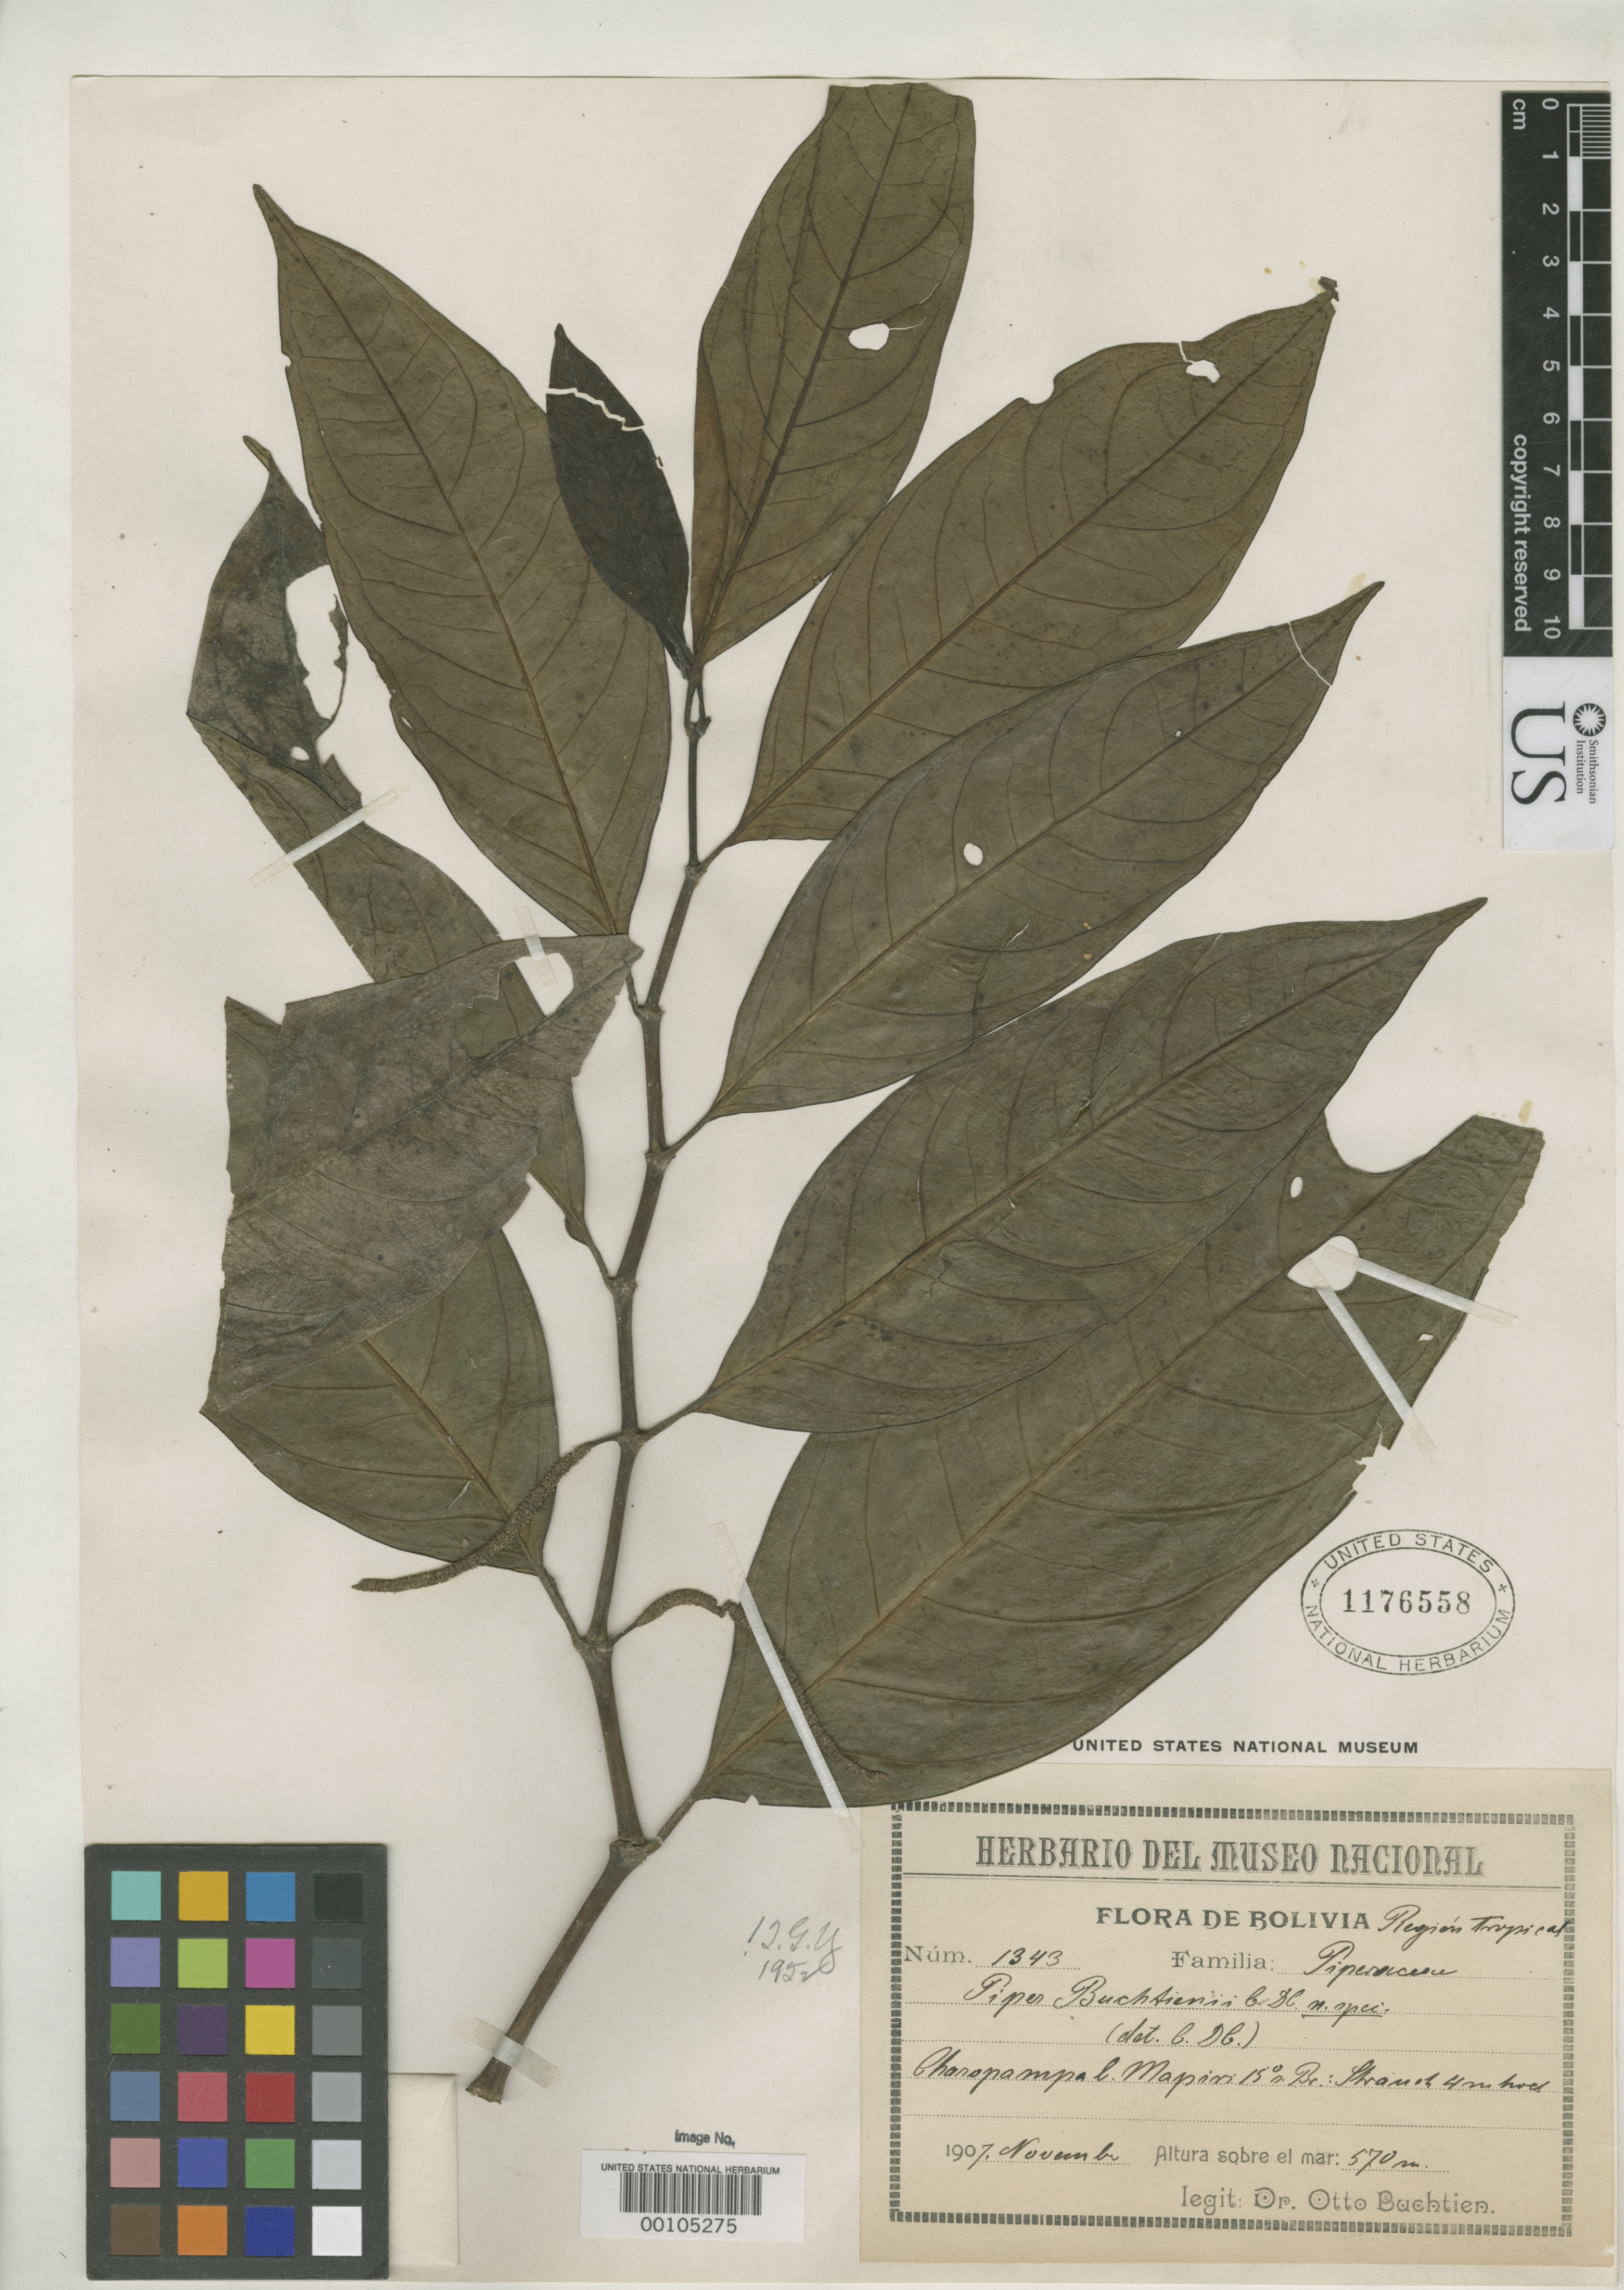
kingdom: Plantae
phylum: Tracheophyta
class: Magnoliopsida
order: Piperales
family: Piperaceae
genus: Piper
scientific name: Piper buchtienii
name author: C. DC.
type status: Isosyntype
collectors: O. Buchtien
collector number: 1343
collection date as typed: Nov 1907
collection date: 1907-11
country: Bolivia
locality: Charopampa.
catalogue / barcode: US 1176558